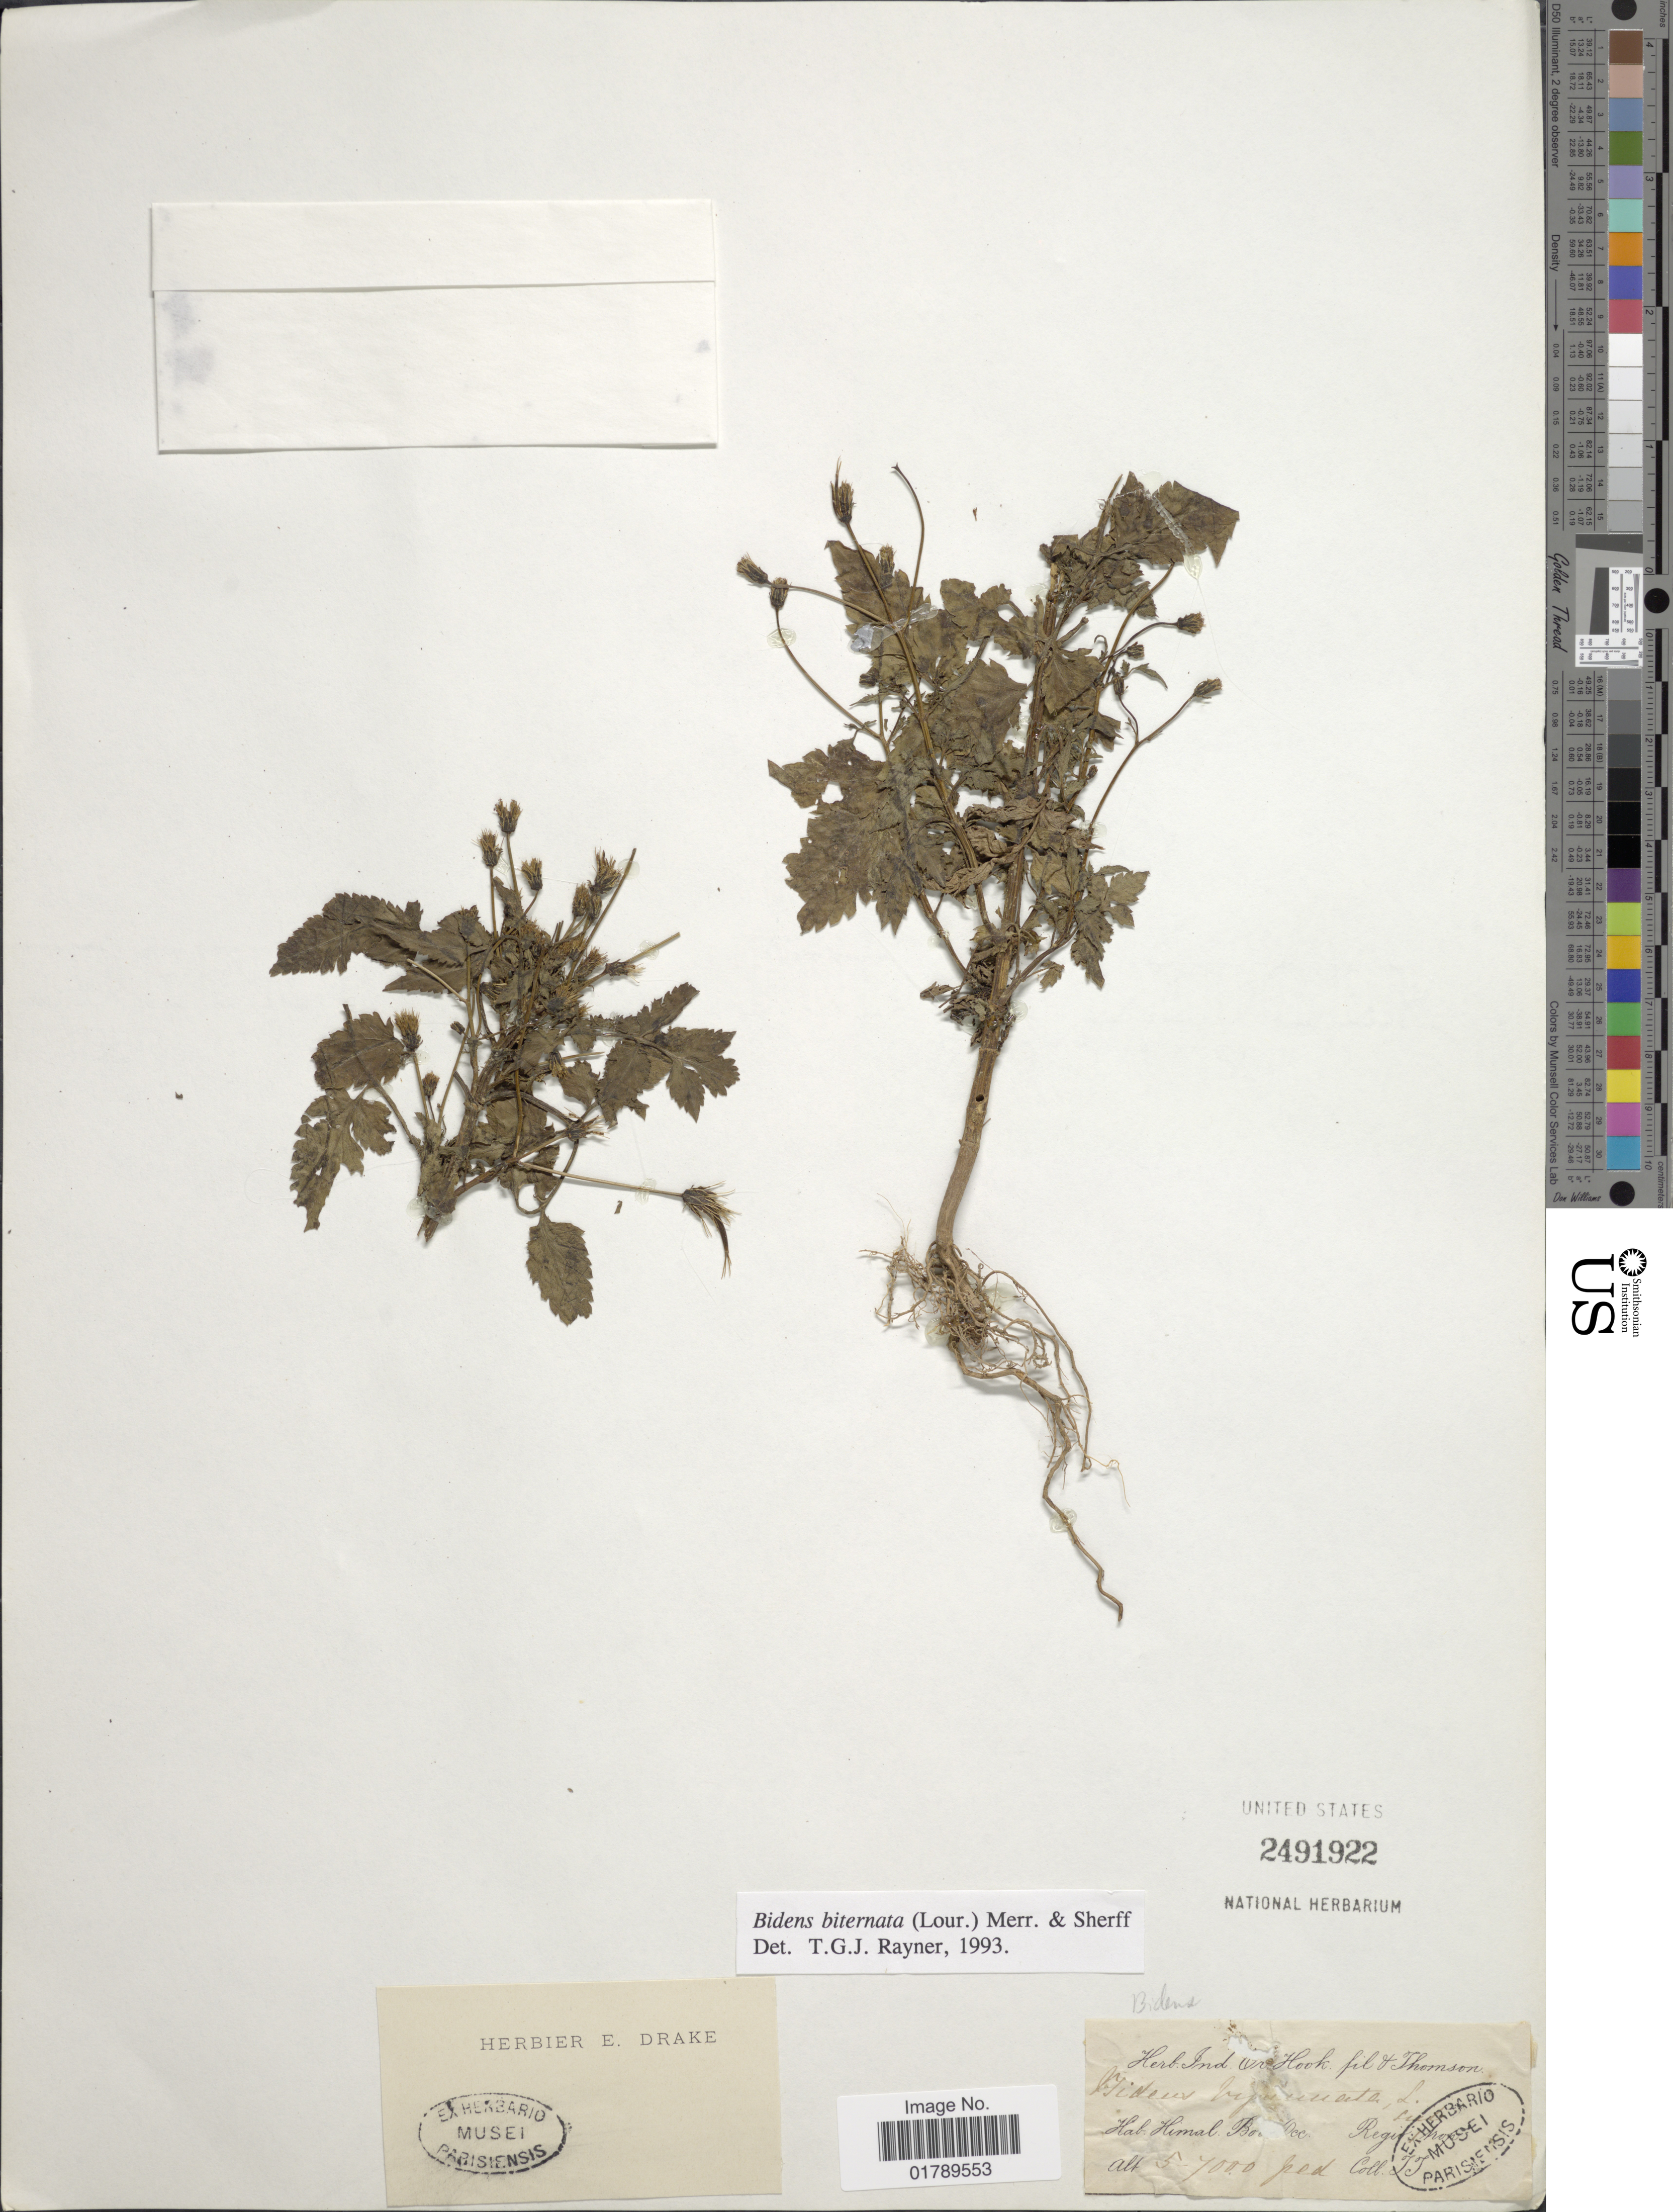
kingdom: Plantae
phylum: Tracheophyta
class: Magnoliopsida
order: Asterales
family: Asteraceae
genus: Bidens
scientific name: Bidens biternata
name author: (Lour.) Merr. & Sherff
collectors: J. D. Hooker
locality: Himal. Bo dec [interpreted]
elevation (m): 1524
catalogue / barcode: US 2491922